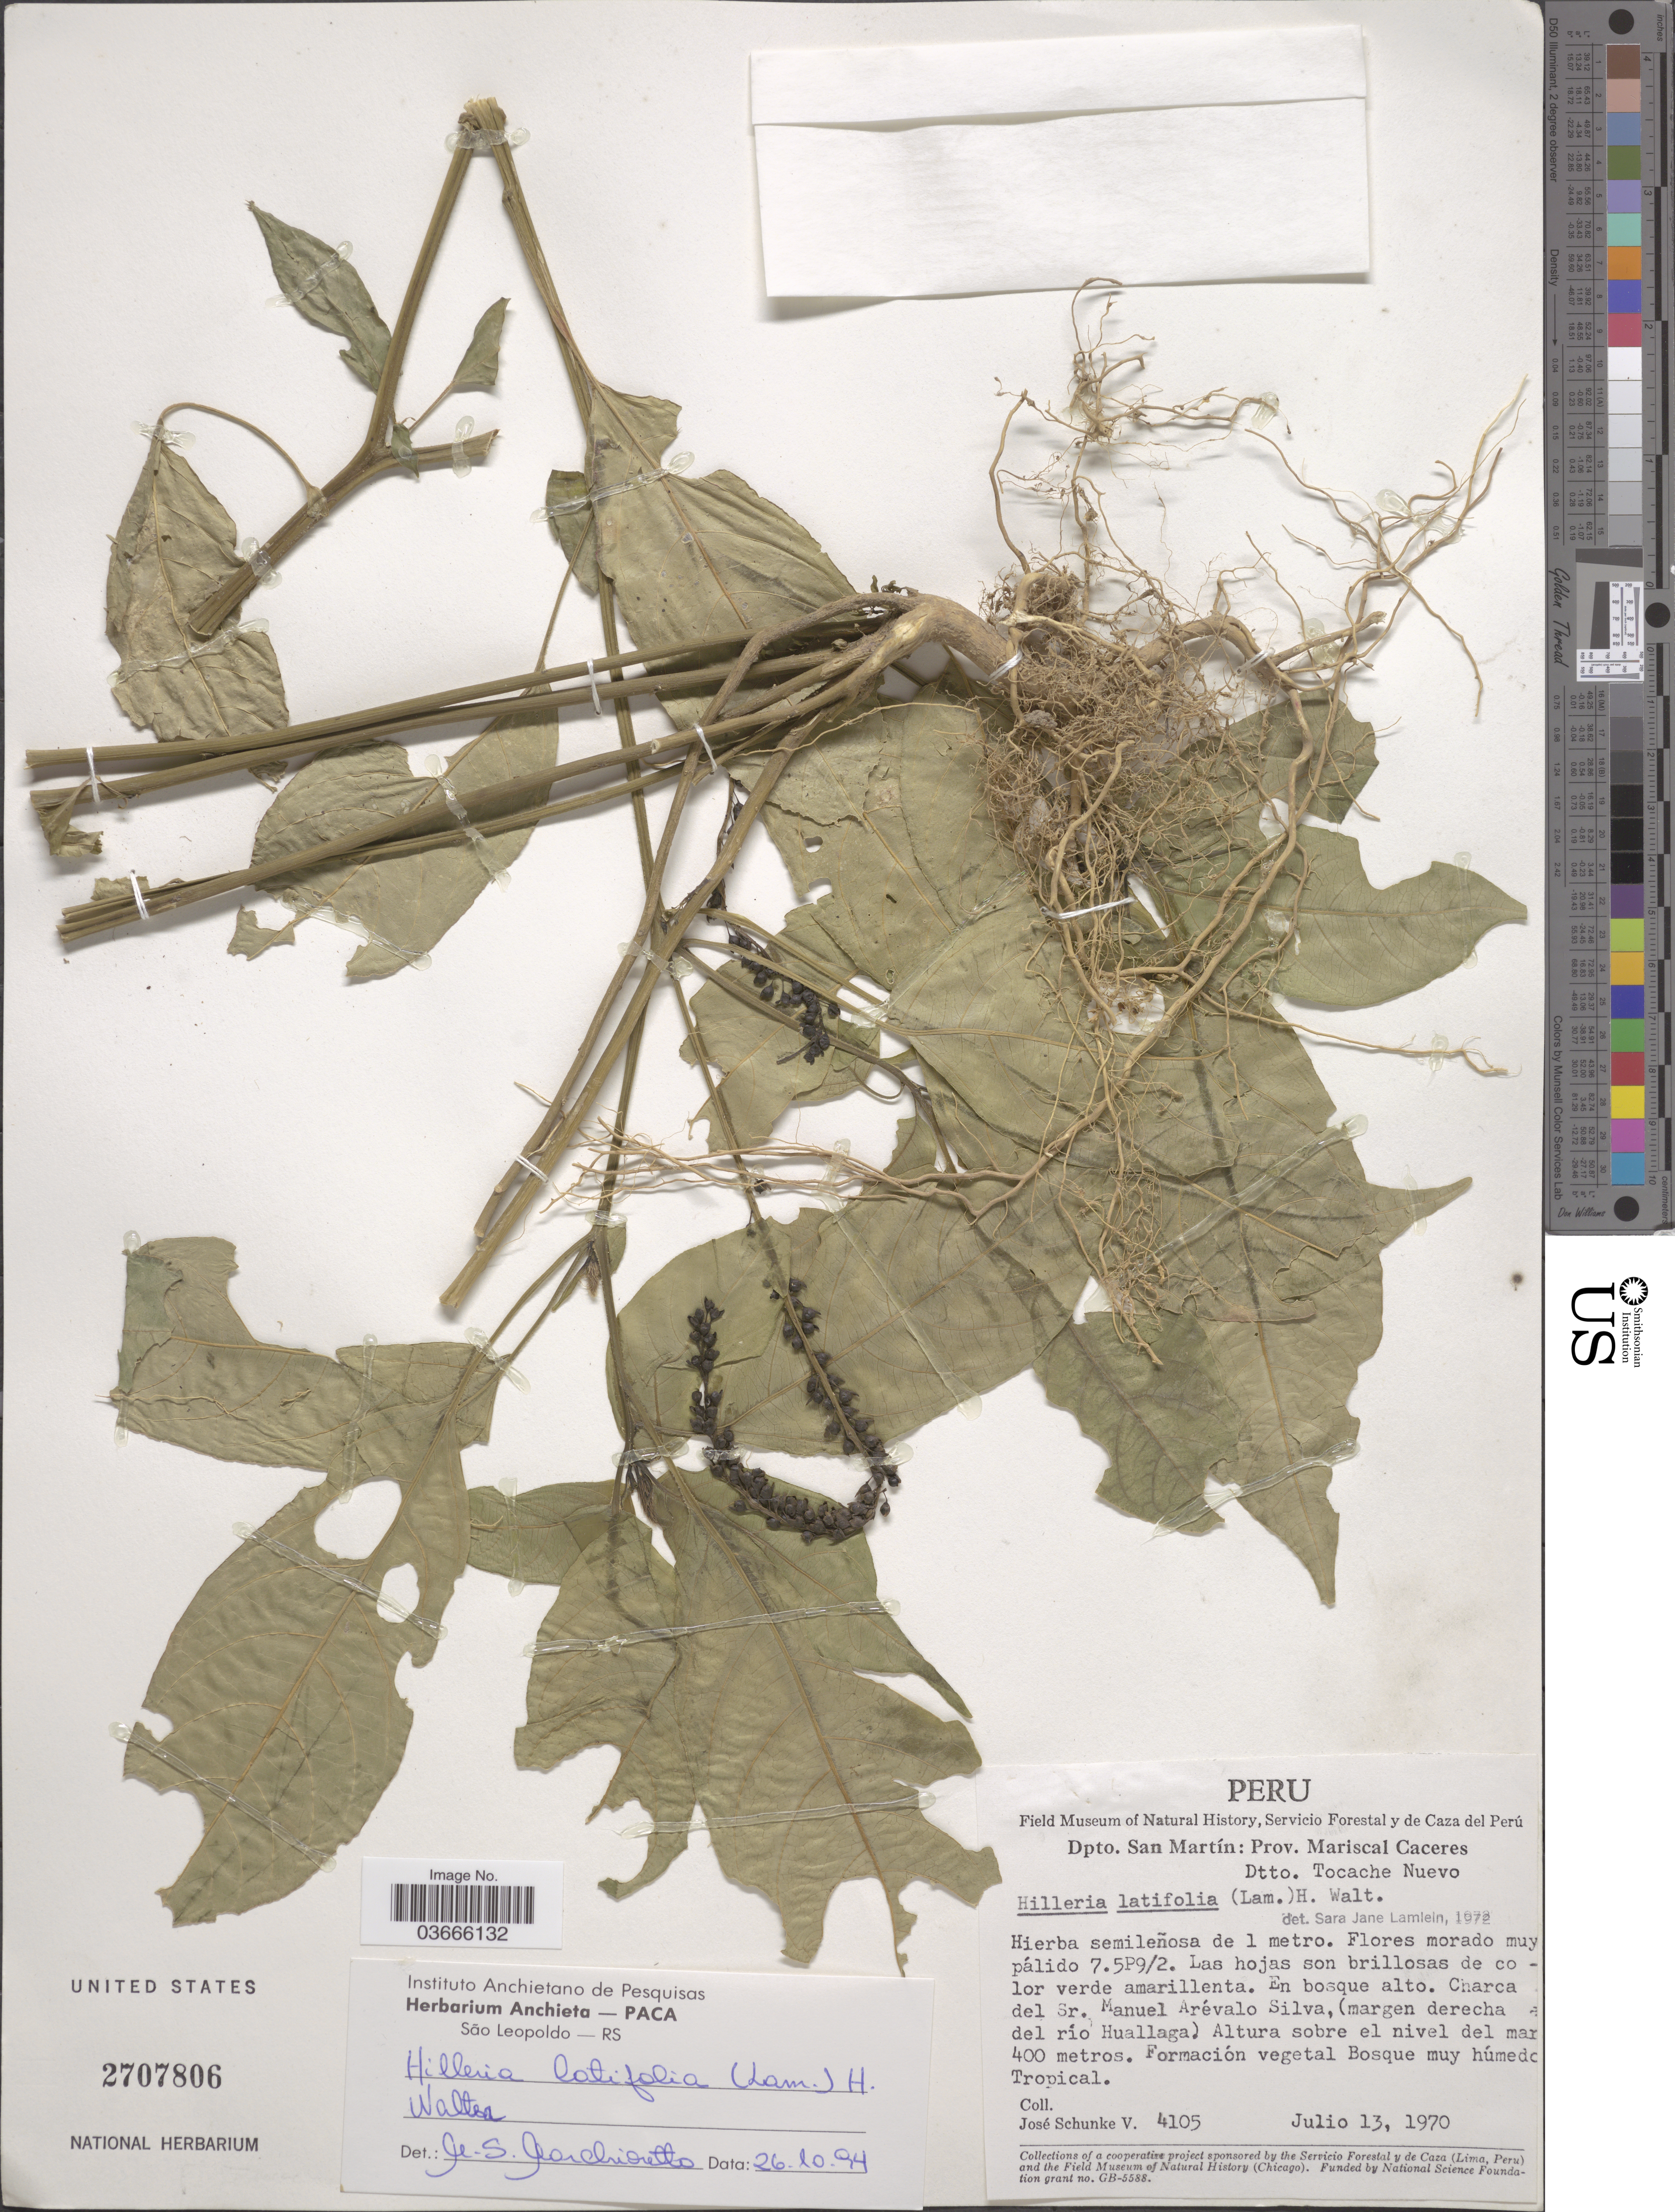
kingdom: Plantae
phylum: Tracheophyta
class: Magnoliopsida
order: Caryophyllales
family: Phytolaccaceae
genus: Hilleria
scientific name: Hilleria latifolia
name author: (Lam.) H. Walter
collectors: J. Schunke Vigo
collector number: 4105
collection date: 1970-07-13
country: Peru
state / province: San Martín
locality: Dpto. San Martín: Prov. Mariscal Caceres. Dtto. Tocache Nuevo. Charca del Sr. Manuel Arévalo Silva, (margem derecha del río Huallaga.)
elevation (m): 400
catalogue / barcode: US 2707806